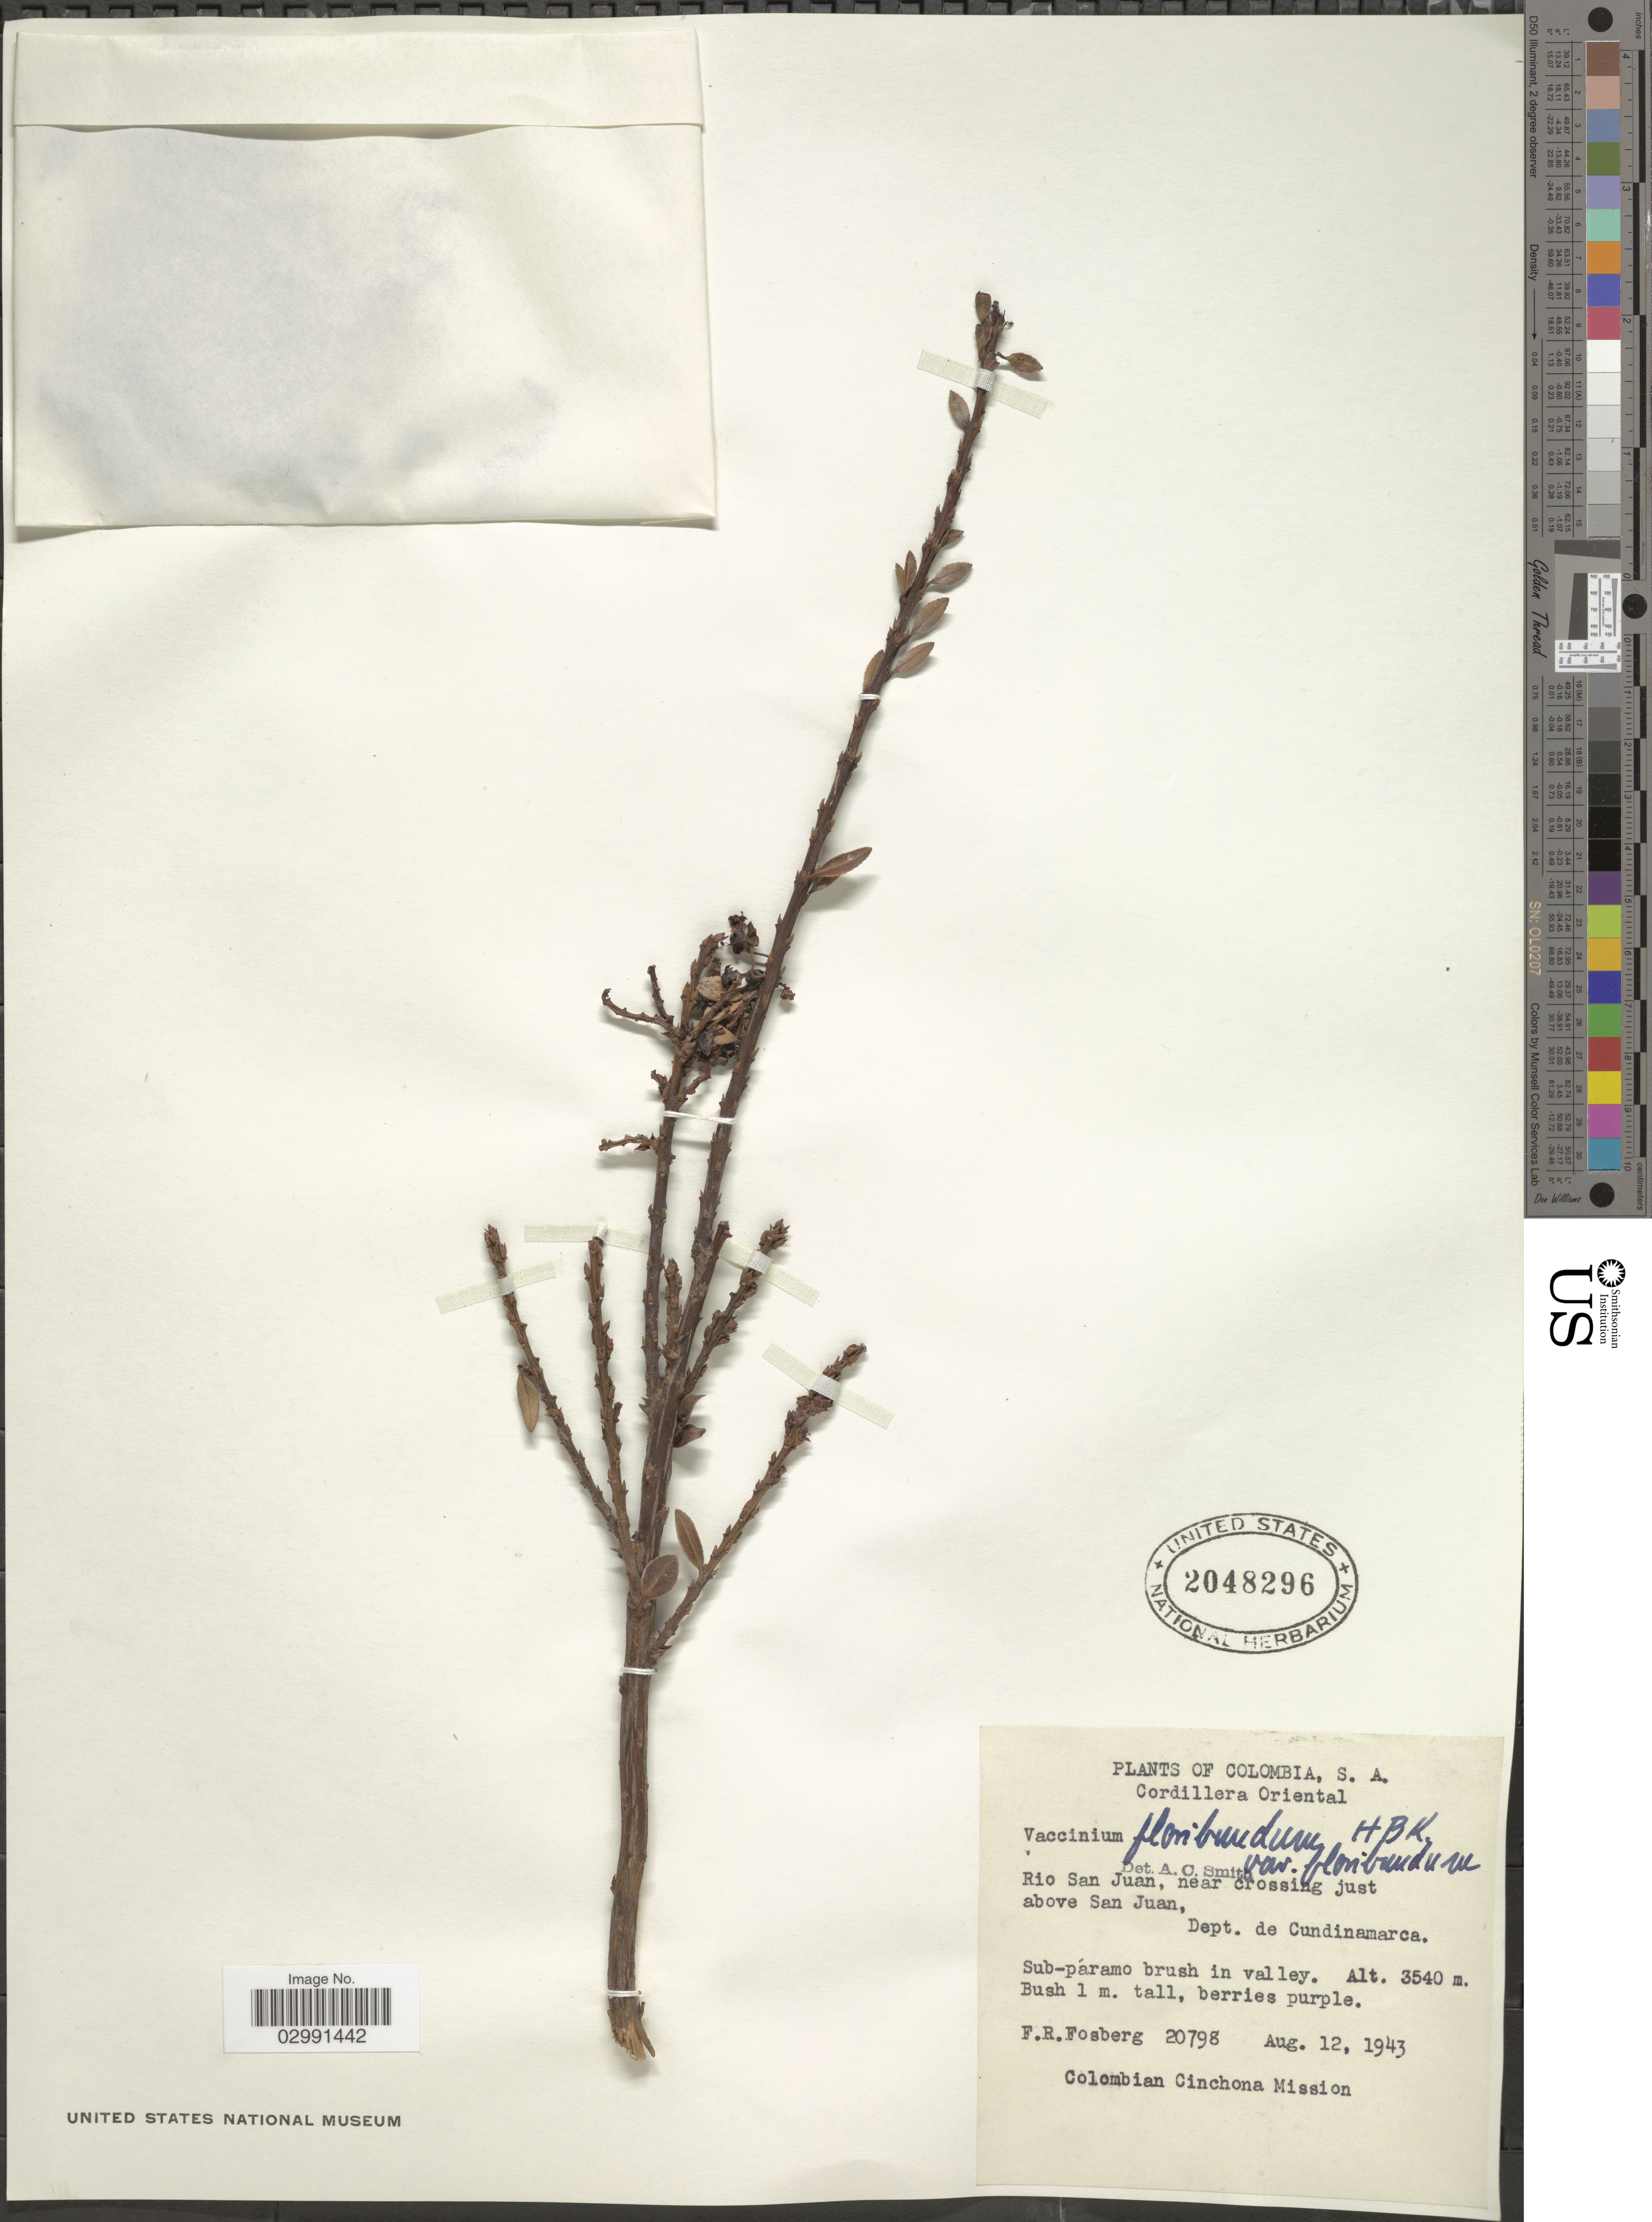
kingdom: Plantae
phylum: Tracheophyta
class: Magnoliopsida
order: Ericales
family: Ericaceae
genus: Vaccinium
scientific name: Vaccinium floribundum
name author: Kunth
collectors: F. R. Fosberg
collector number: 20798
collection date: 1943-08-12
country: Colombia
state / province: Cundinamarca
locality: Cordillera Oriental. Rio San Juan, near crossing just above San Juan, Dept. de Cundinamarca.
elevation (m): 3540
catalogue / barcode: US 2048296